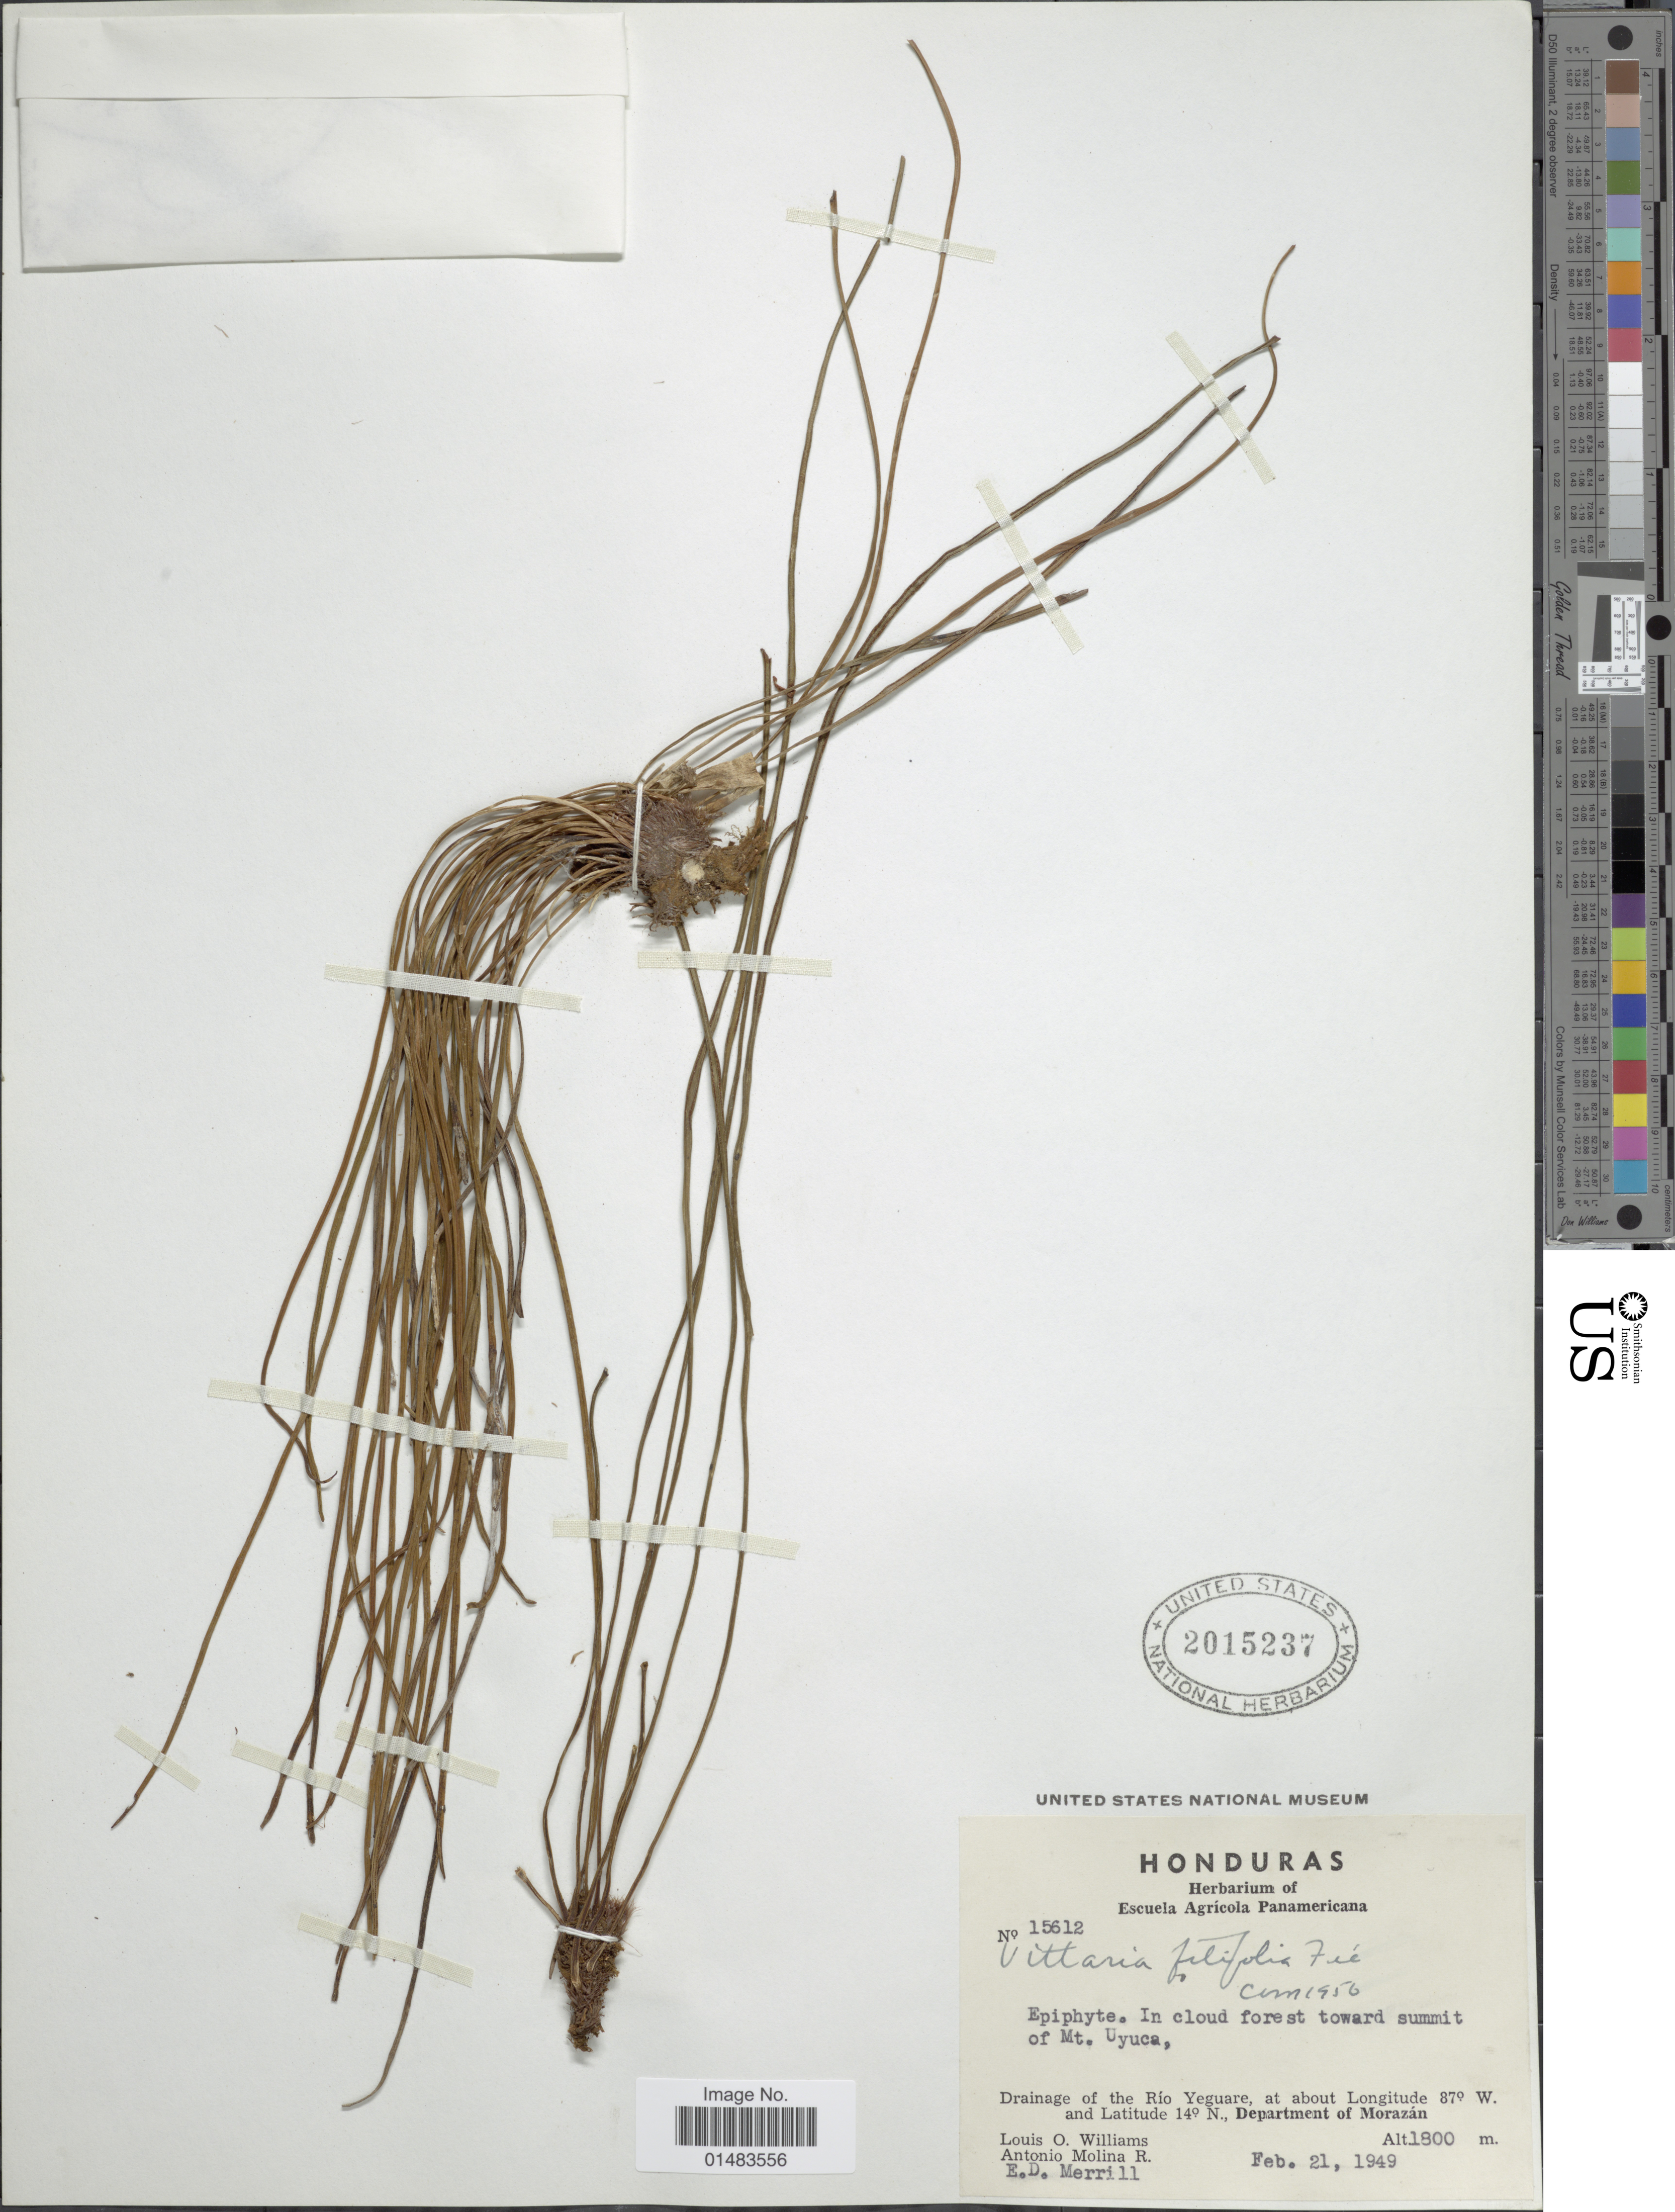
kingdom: Plantae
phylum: Tracheophyta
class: Polypodiopsida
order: Polypodiales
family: Pteridaceae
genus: Vittaria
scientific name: Vittaria graminifolia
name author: Kaulf.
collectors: L. O. Williams, A. Molina R. & E. D. Merrill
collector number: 15612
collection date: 1949-02-21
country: Honduras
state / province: Fco. Morazán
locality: Epiphyte, in cloud forest toward summit of Mt. Uyuca, drainage of the Rio Yqguare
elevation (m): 1800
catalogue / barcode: US 2015237